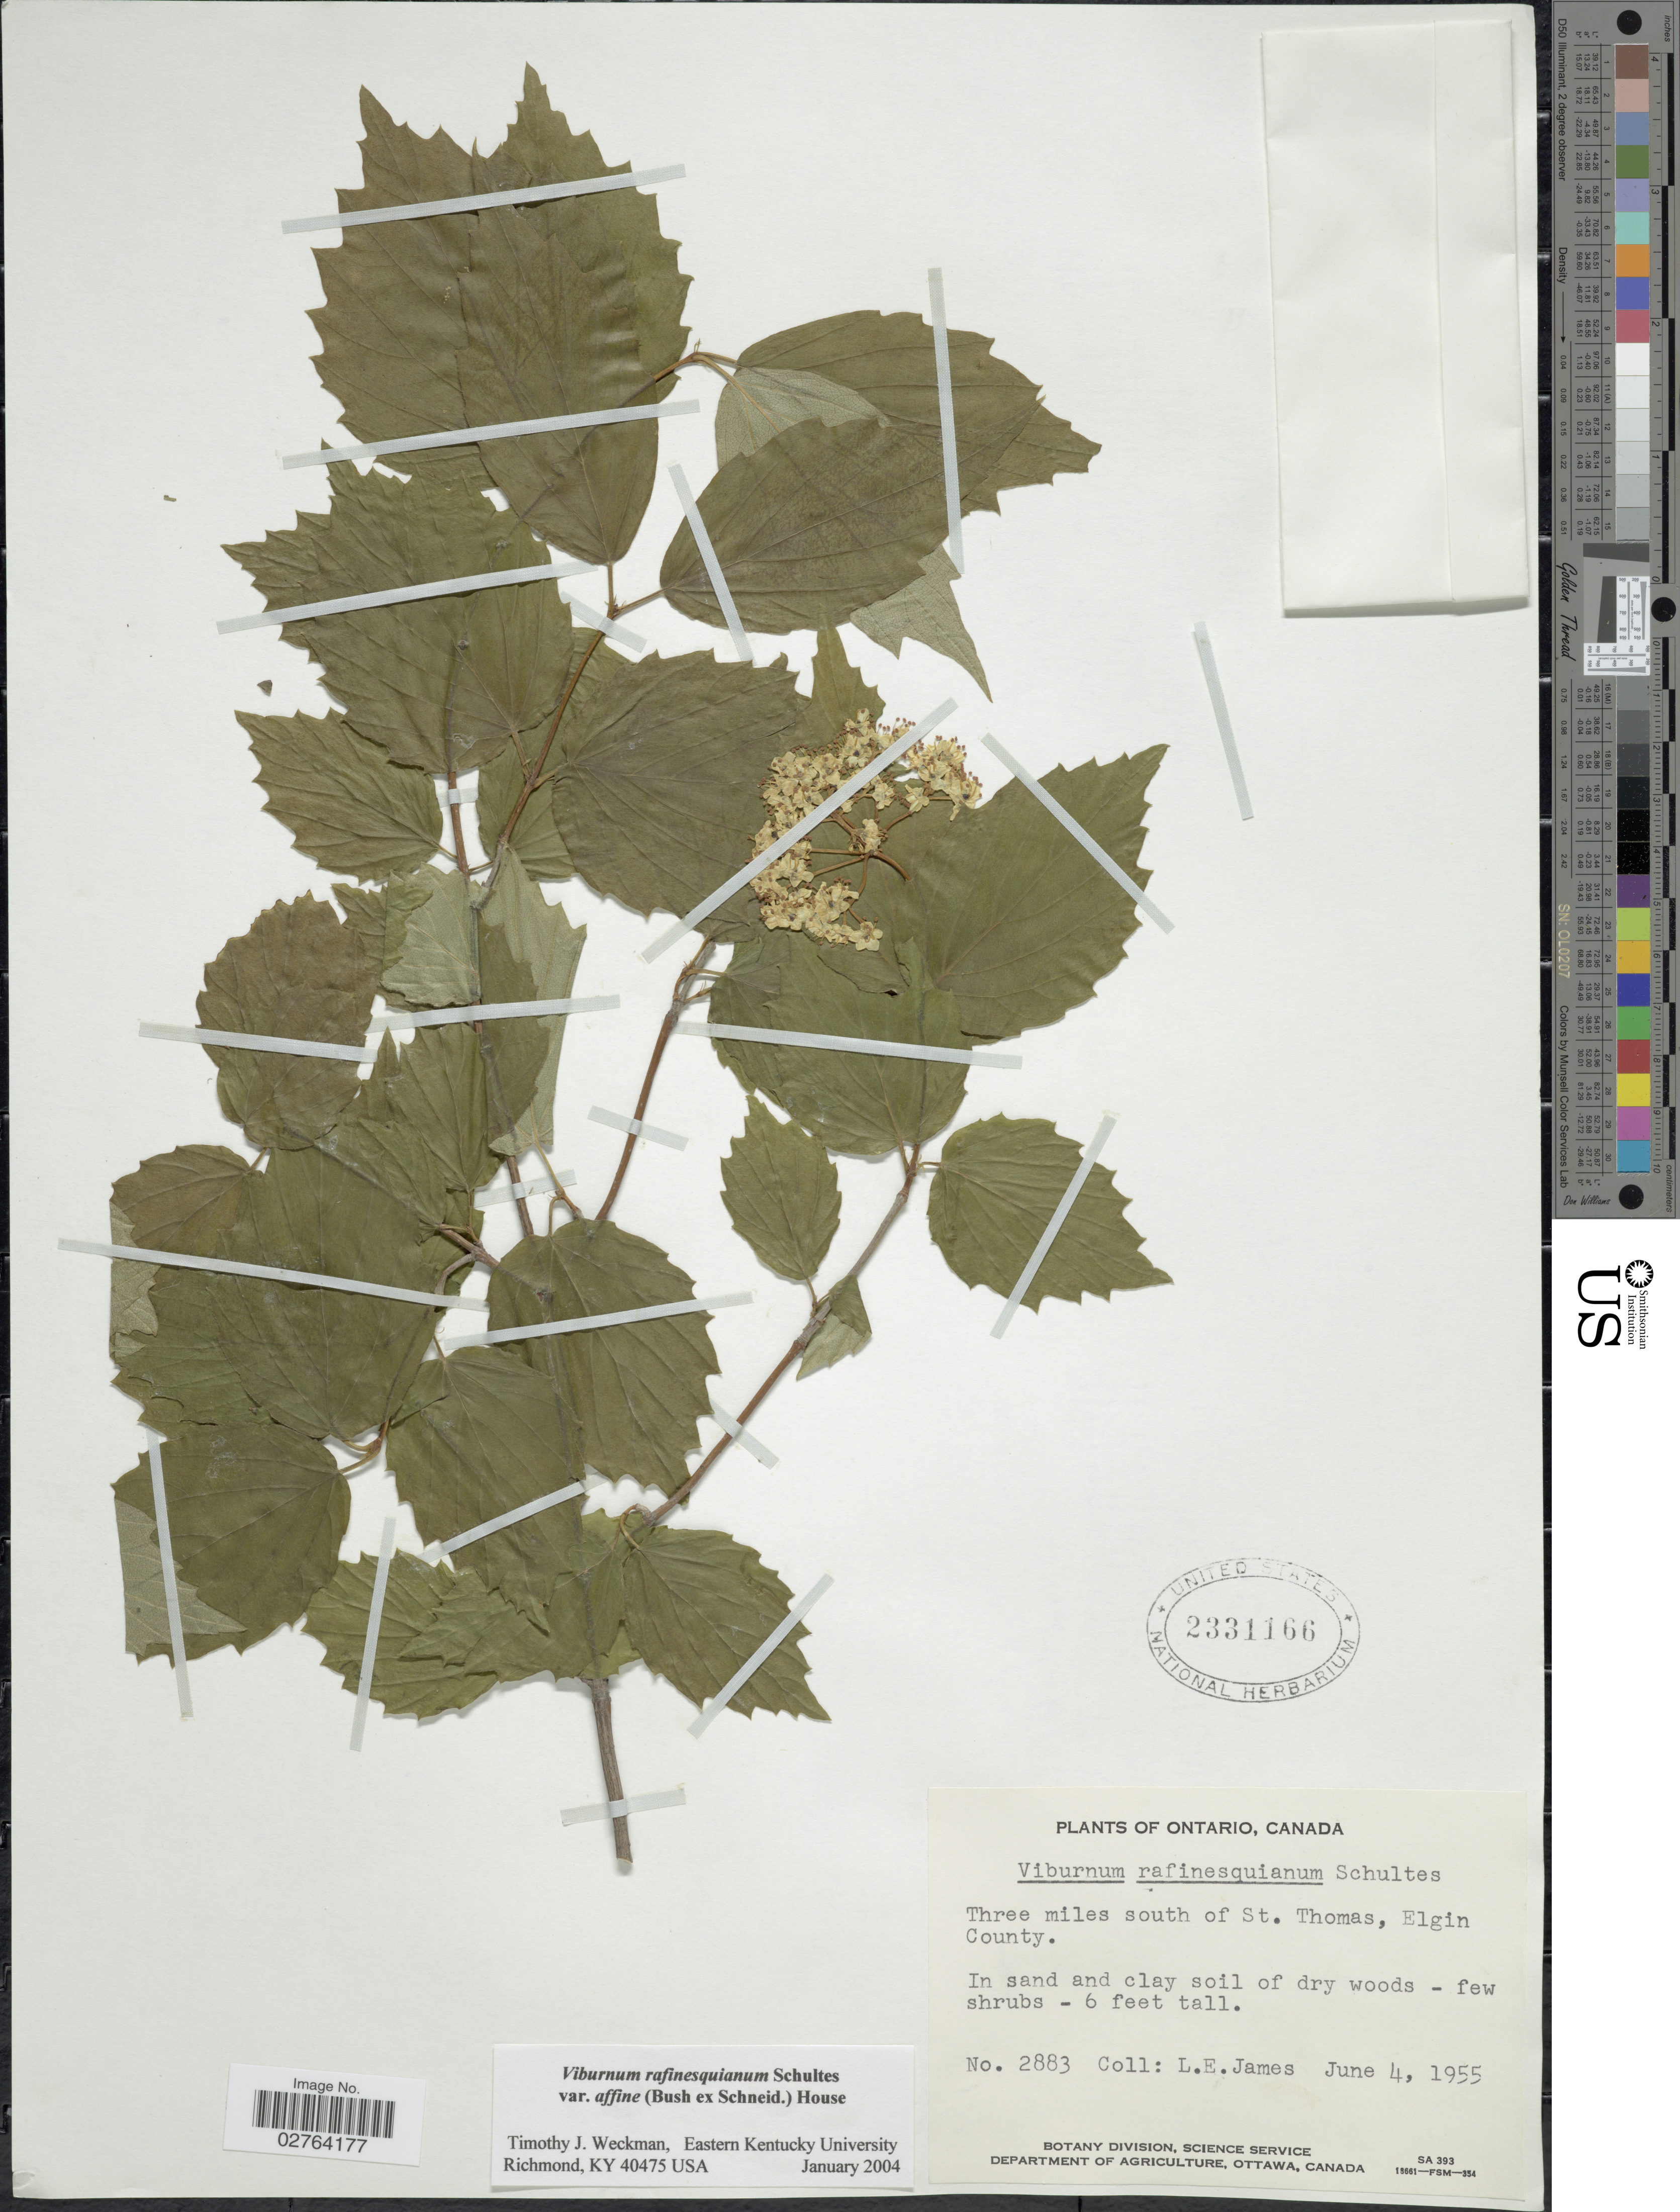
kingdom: Plantae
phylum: Tracheophyta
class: Magnoliopsida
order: Dipsacales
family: Viburnaceae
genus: Viburnum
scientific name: Viburnum rafinesqueanum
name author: Schult.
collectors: L. E. James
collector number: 2883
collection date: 1955-06-04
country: Canada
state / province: Ontario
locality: Three miles south of St. Thomas, Elgin County.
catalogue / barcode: US 2331166